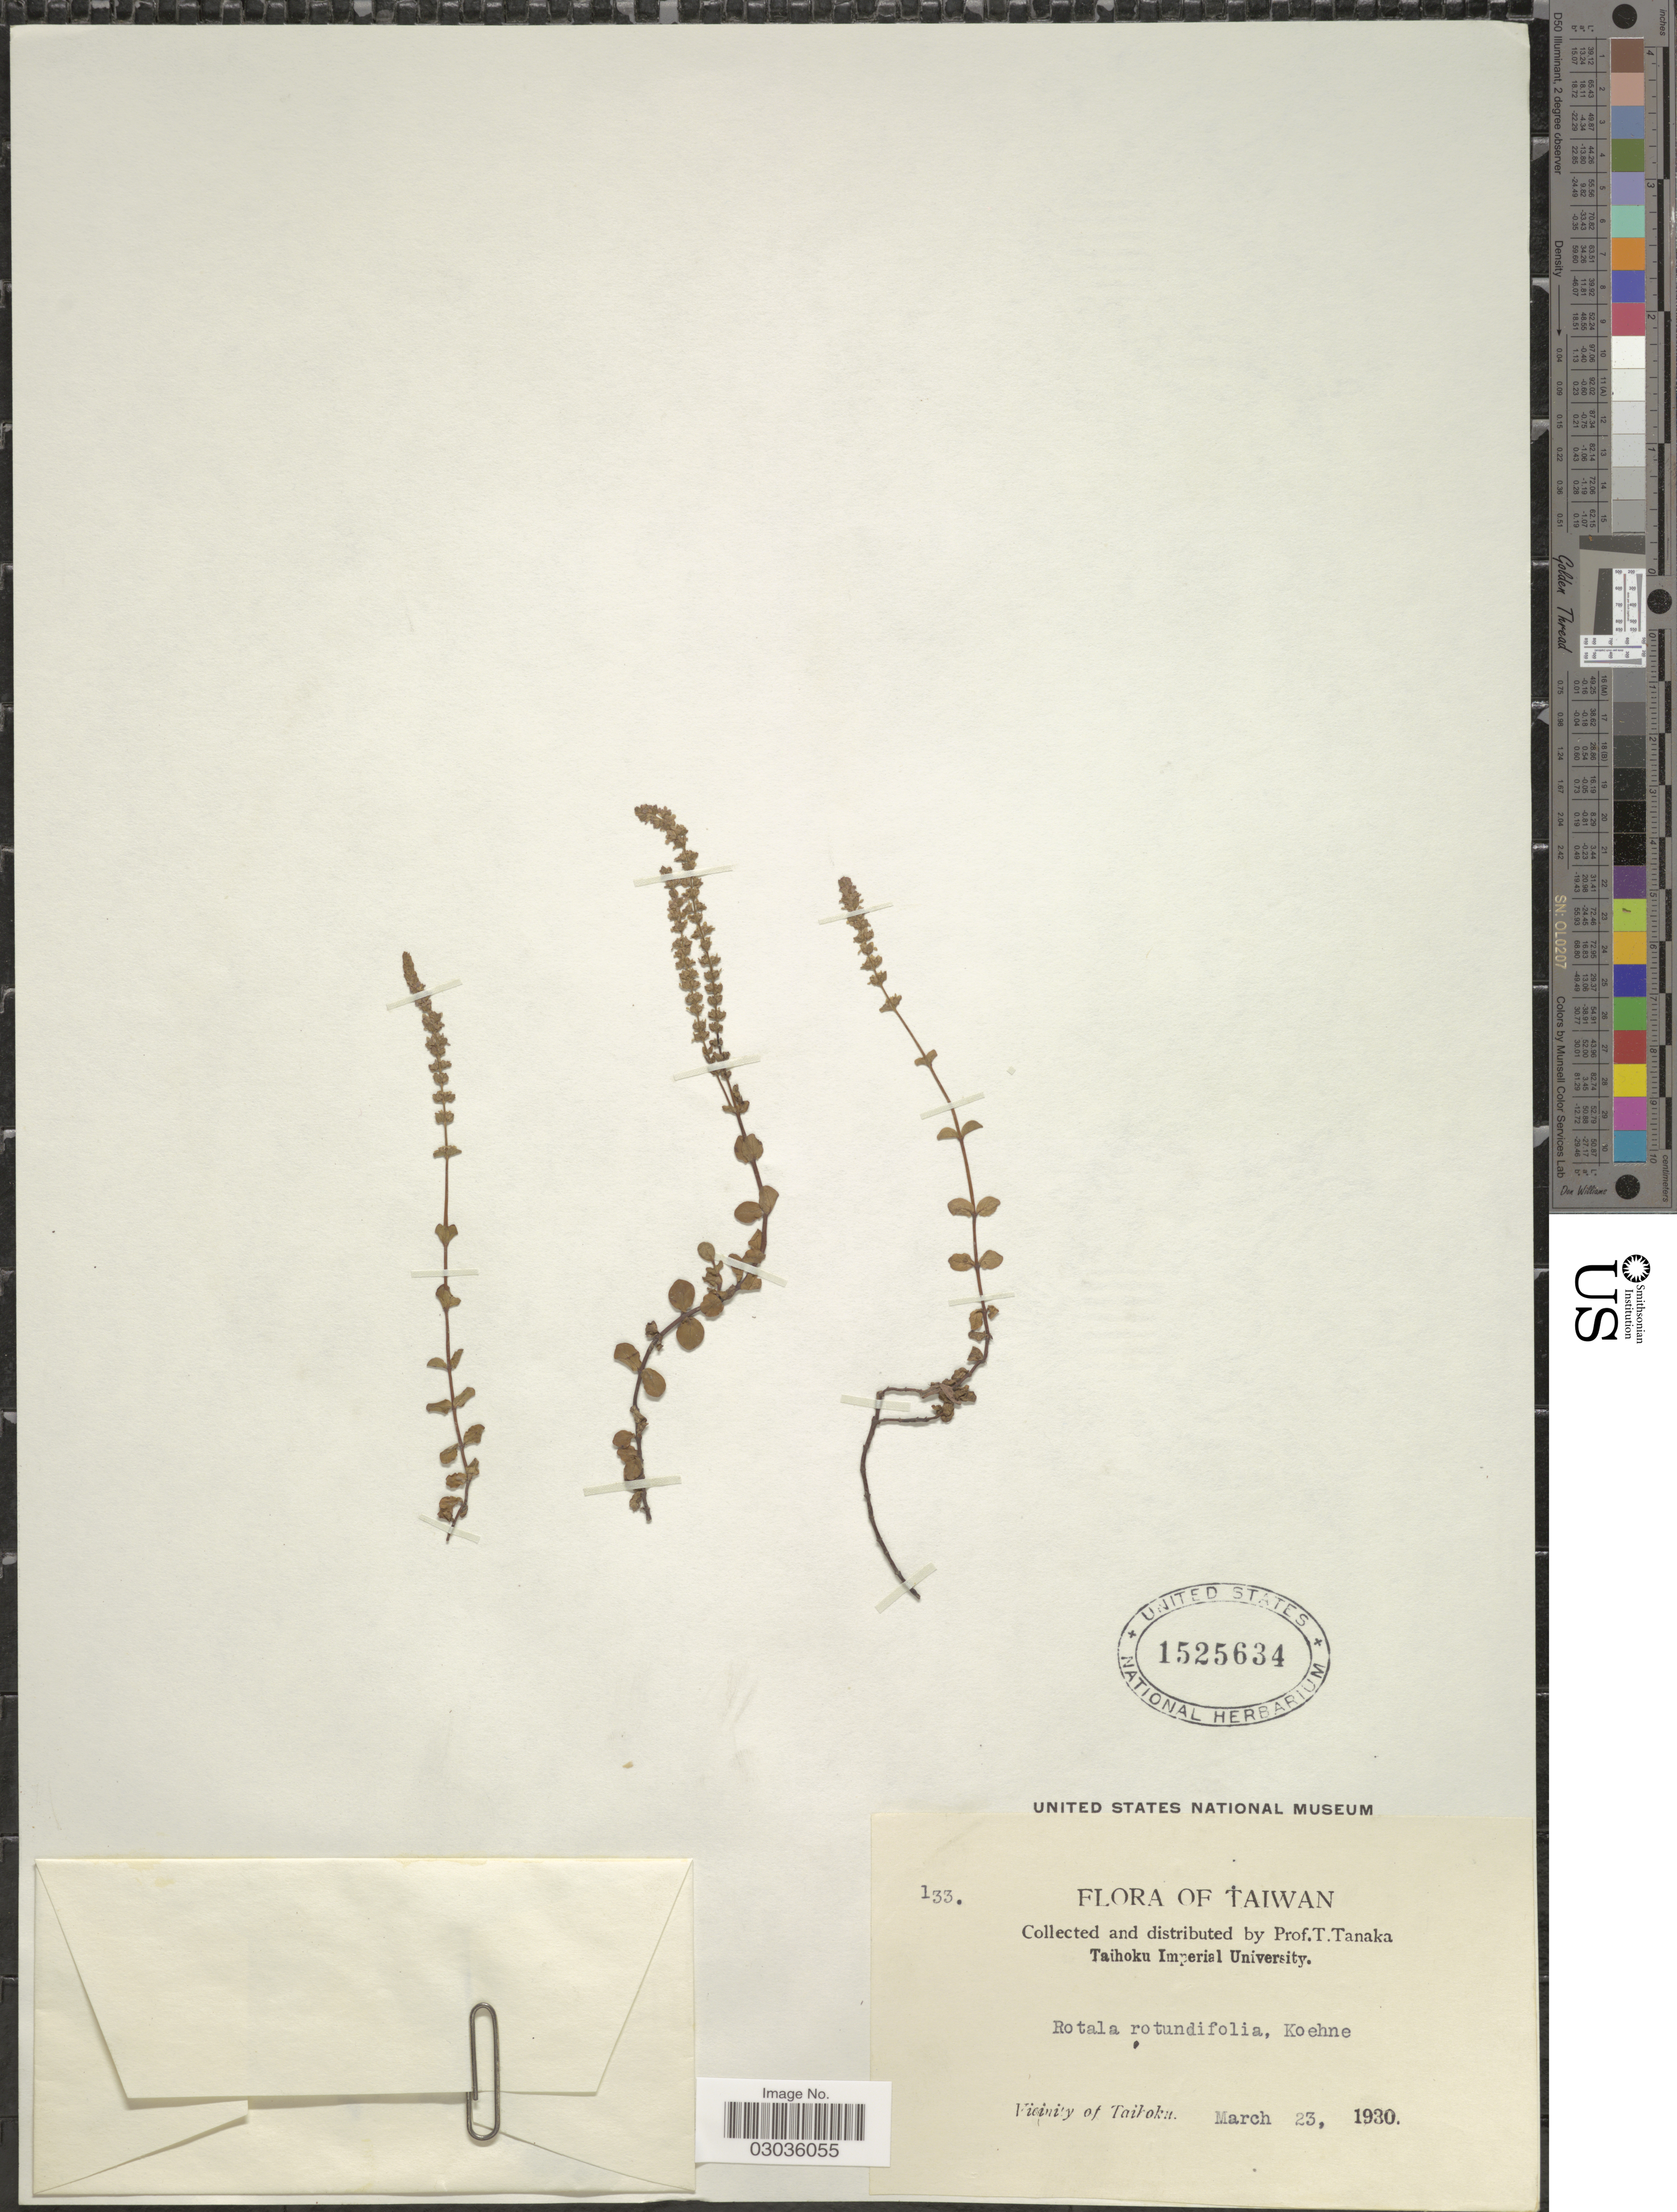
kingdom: Plantae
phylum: Tracheophyta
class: Magnoliopsida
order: Myrtales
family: Lythraceae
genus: Rotala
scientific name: Rotala rotundifolia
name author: (Buch.-Ham. & Roxb.) Koehne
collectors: T. Tanaka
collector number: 133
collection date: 1930-03-23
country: Taiwan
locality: Vicinity of Taihoku.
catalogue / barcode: US 1525634